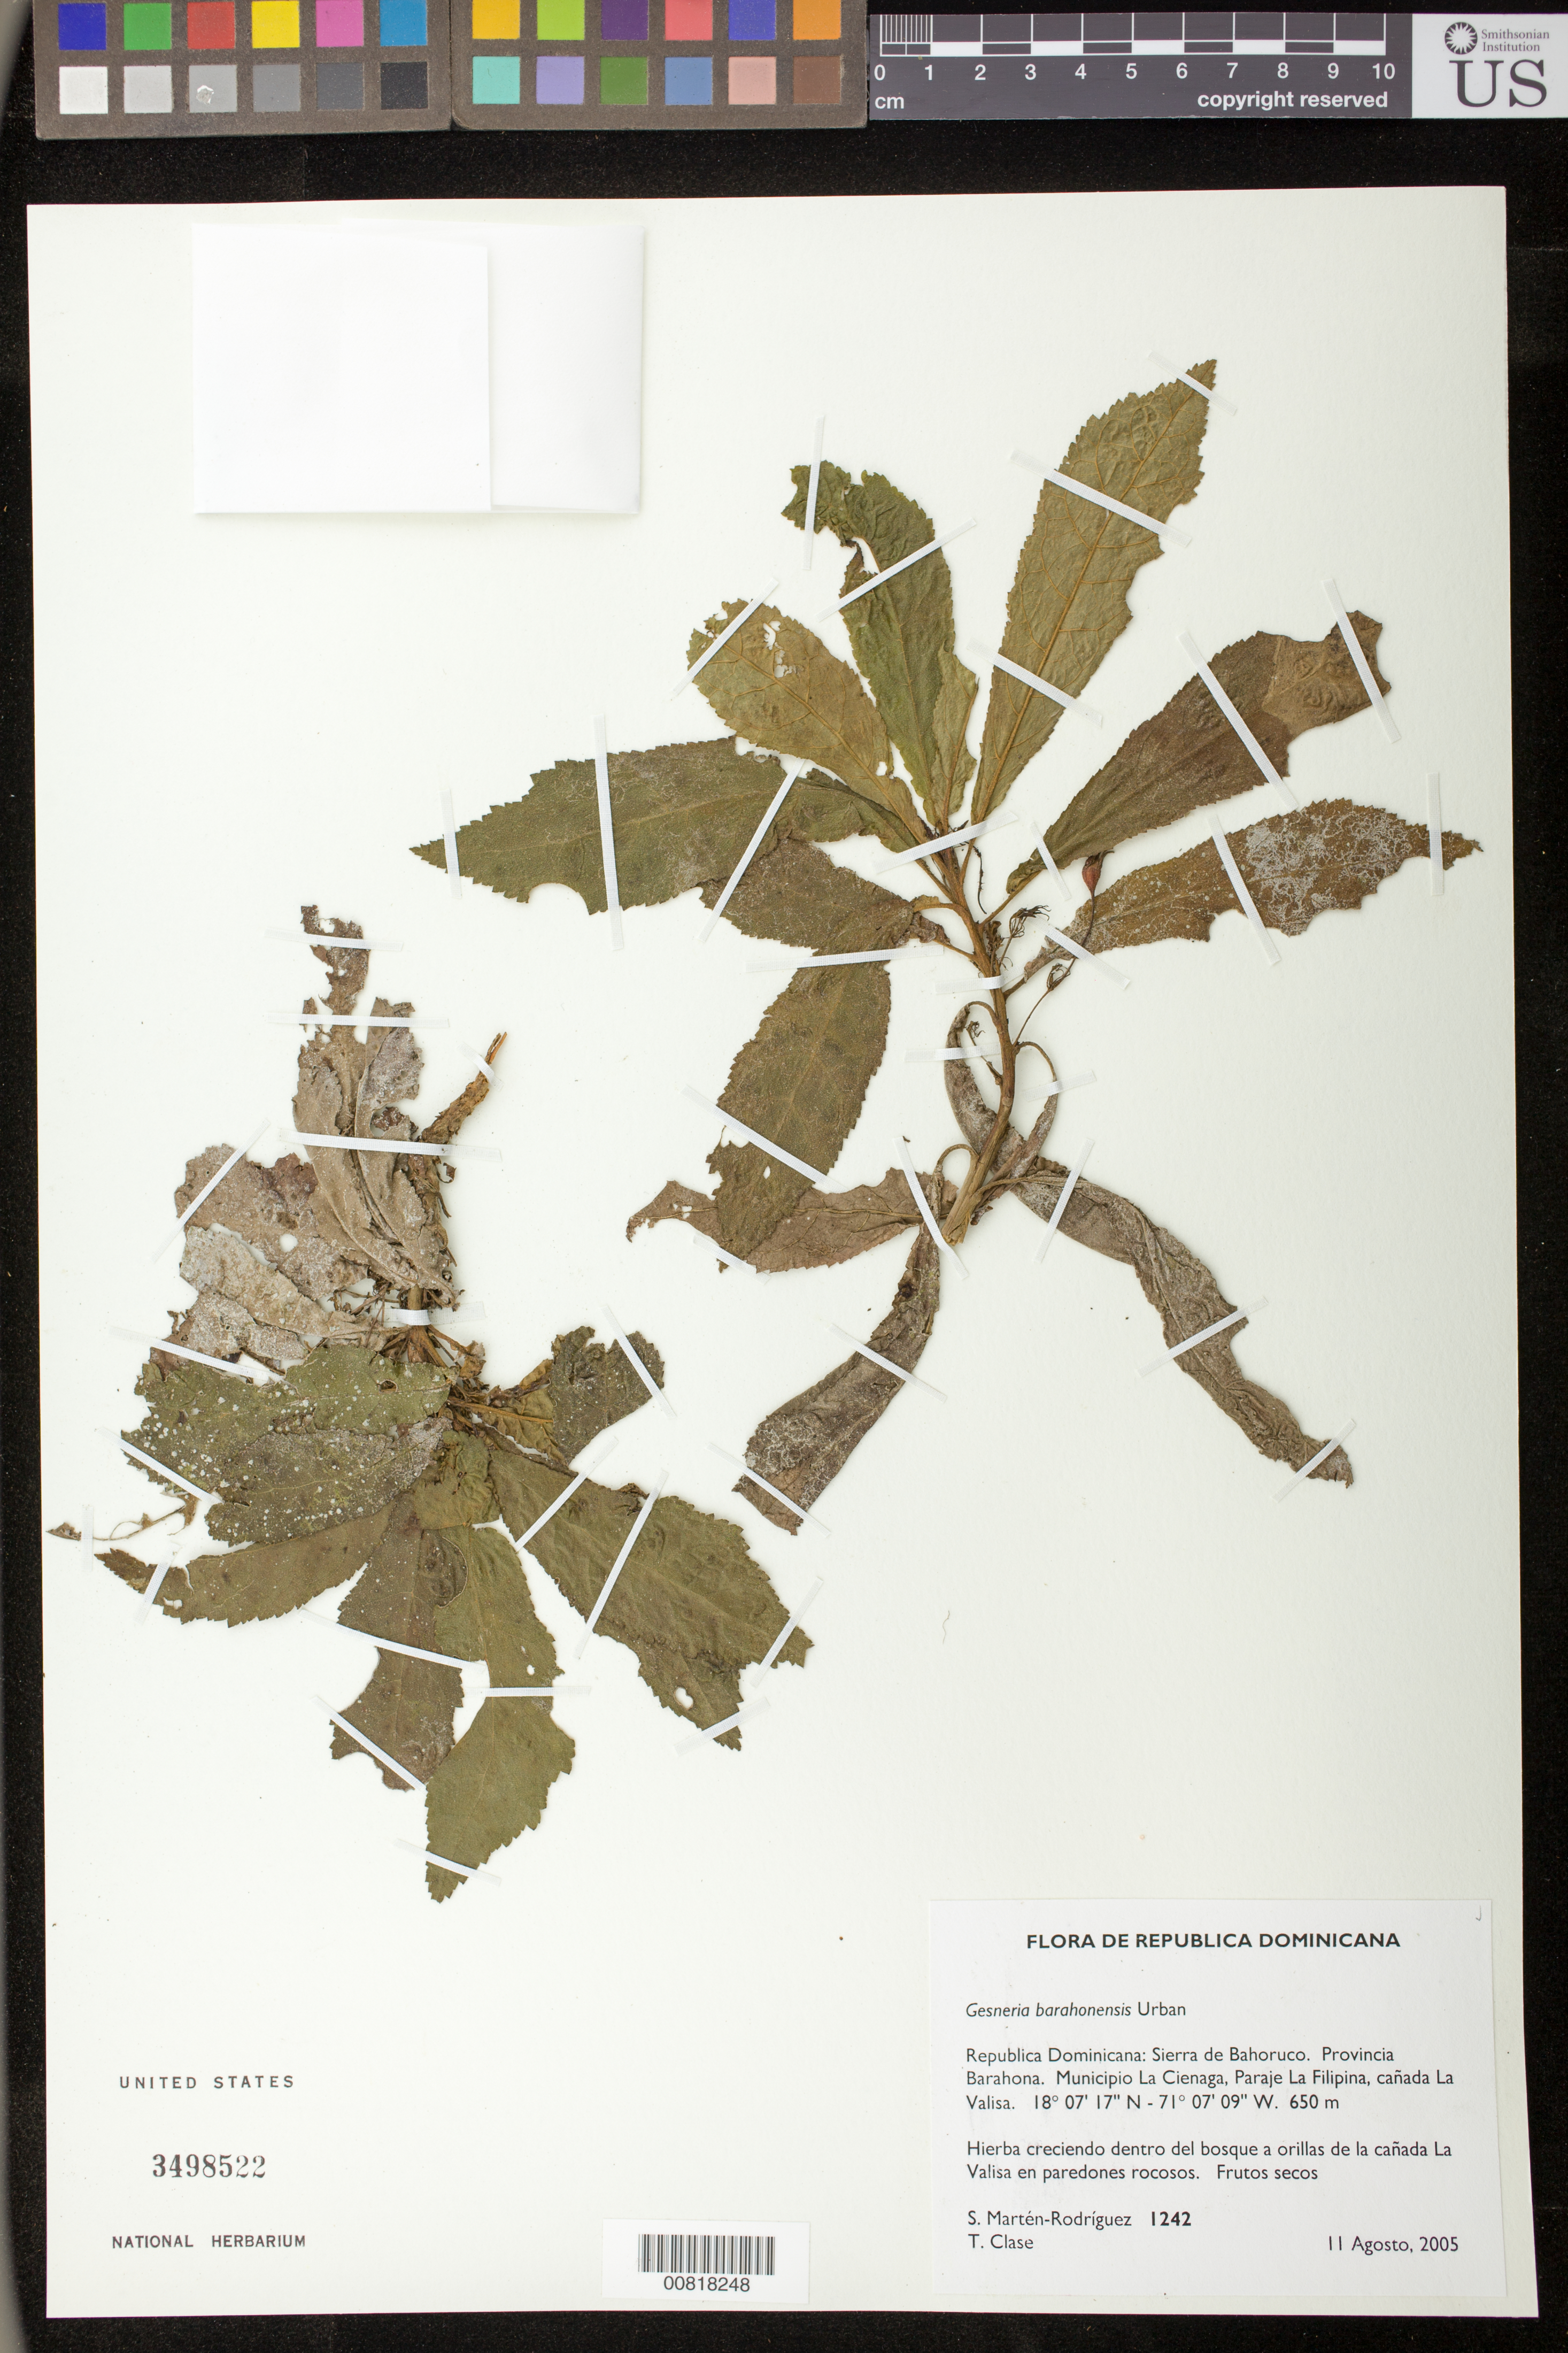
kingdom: Plantae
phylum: Tracheophyta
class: Magnoliopsida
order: Lamiales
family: Gesneriaceae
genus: Gesneria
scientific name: Gesneria barahonensis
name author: Urb.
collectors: S. Martén-Rodríguez & T. Clase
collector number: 1242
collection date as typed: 11 Aug 2005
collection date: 2005-08-11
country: Dominican Republic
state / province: Barahona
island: Hispaniola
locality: Republica Dominicana: Sierra de Bahoruco. Provincia Barahona. Municipio La Cienaga, Paraja La Filipina, cañada La Valisa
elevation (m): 650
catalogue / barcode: US 3498522